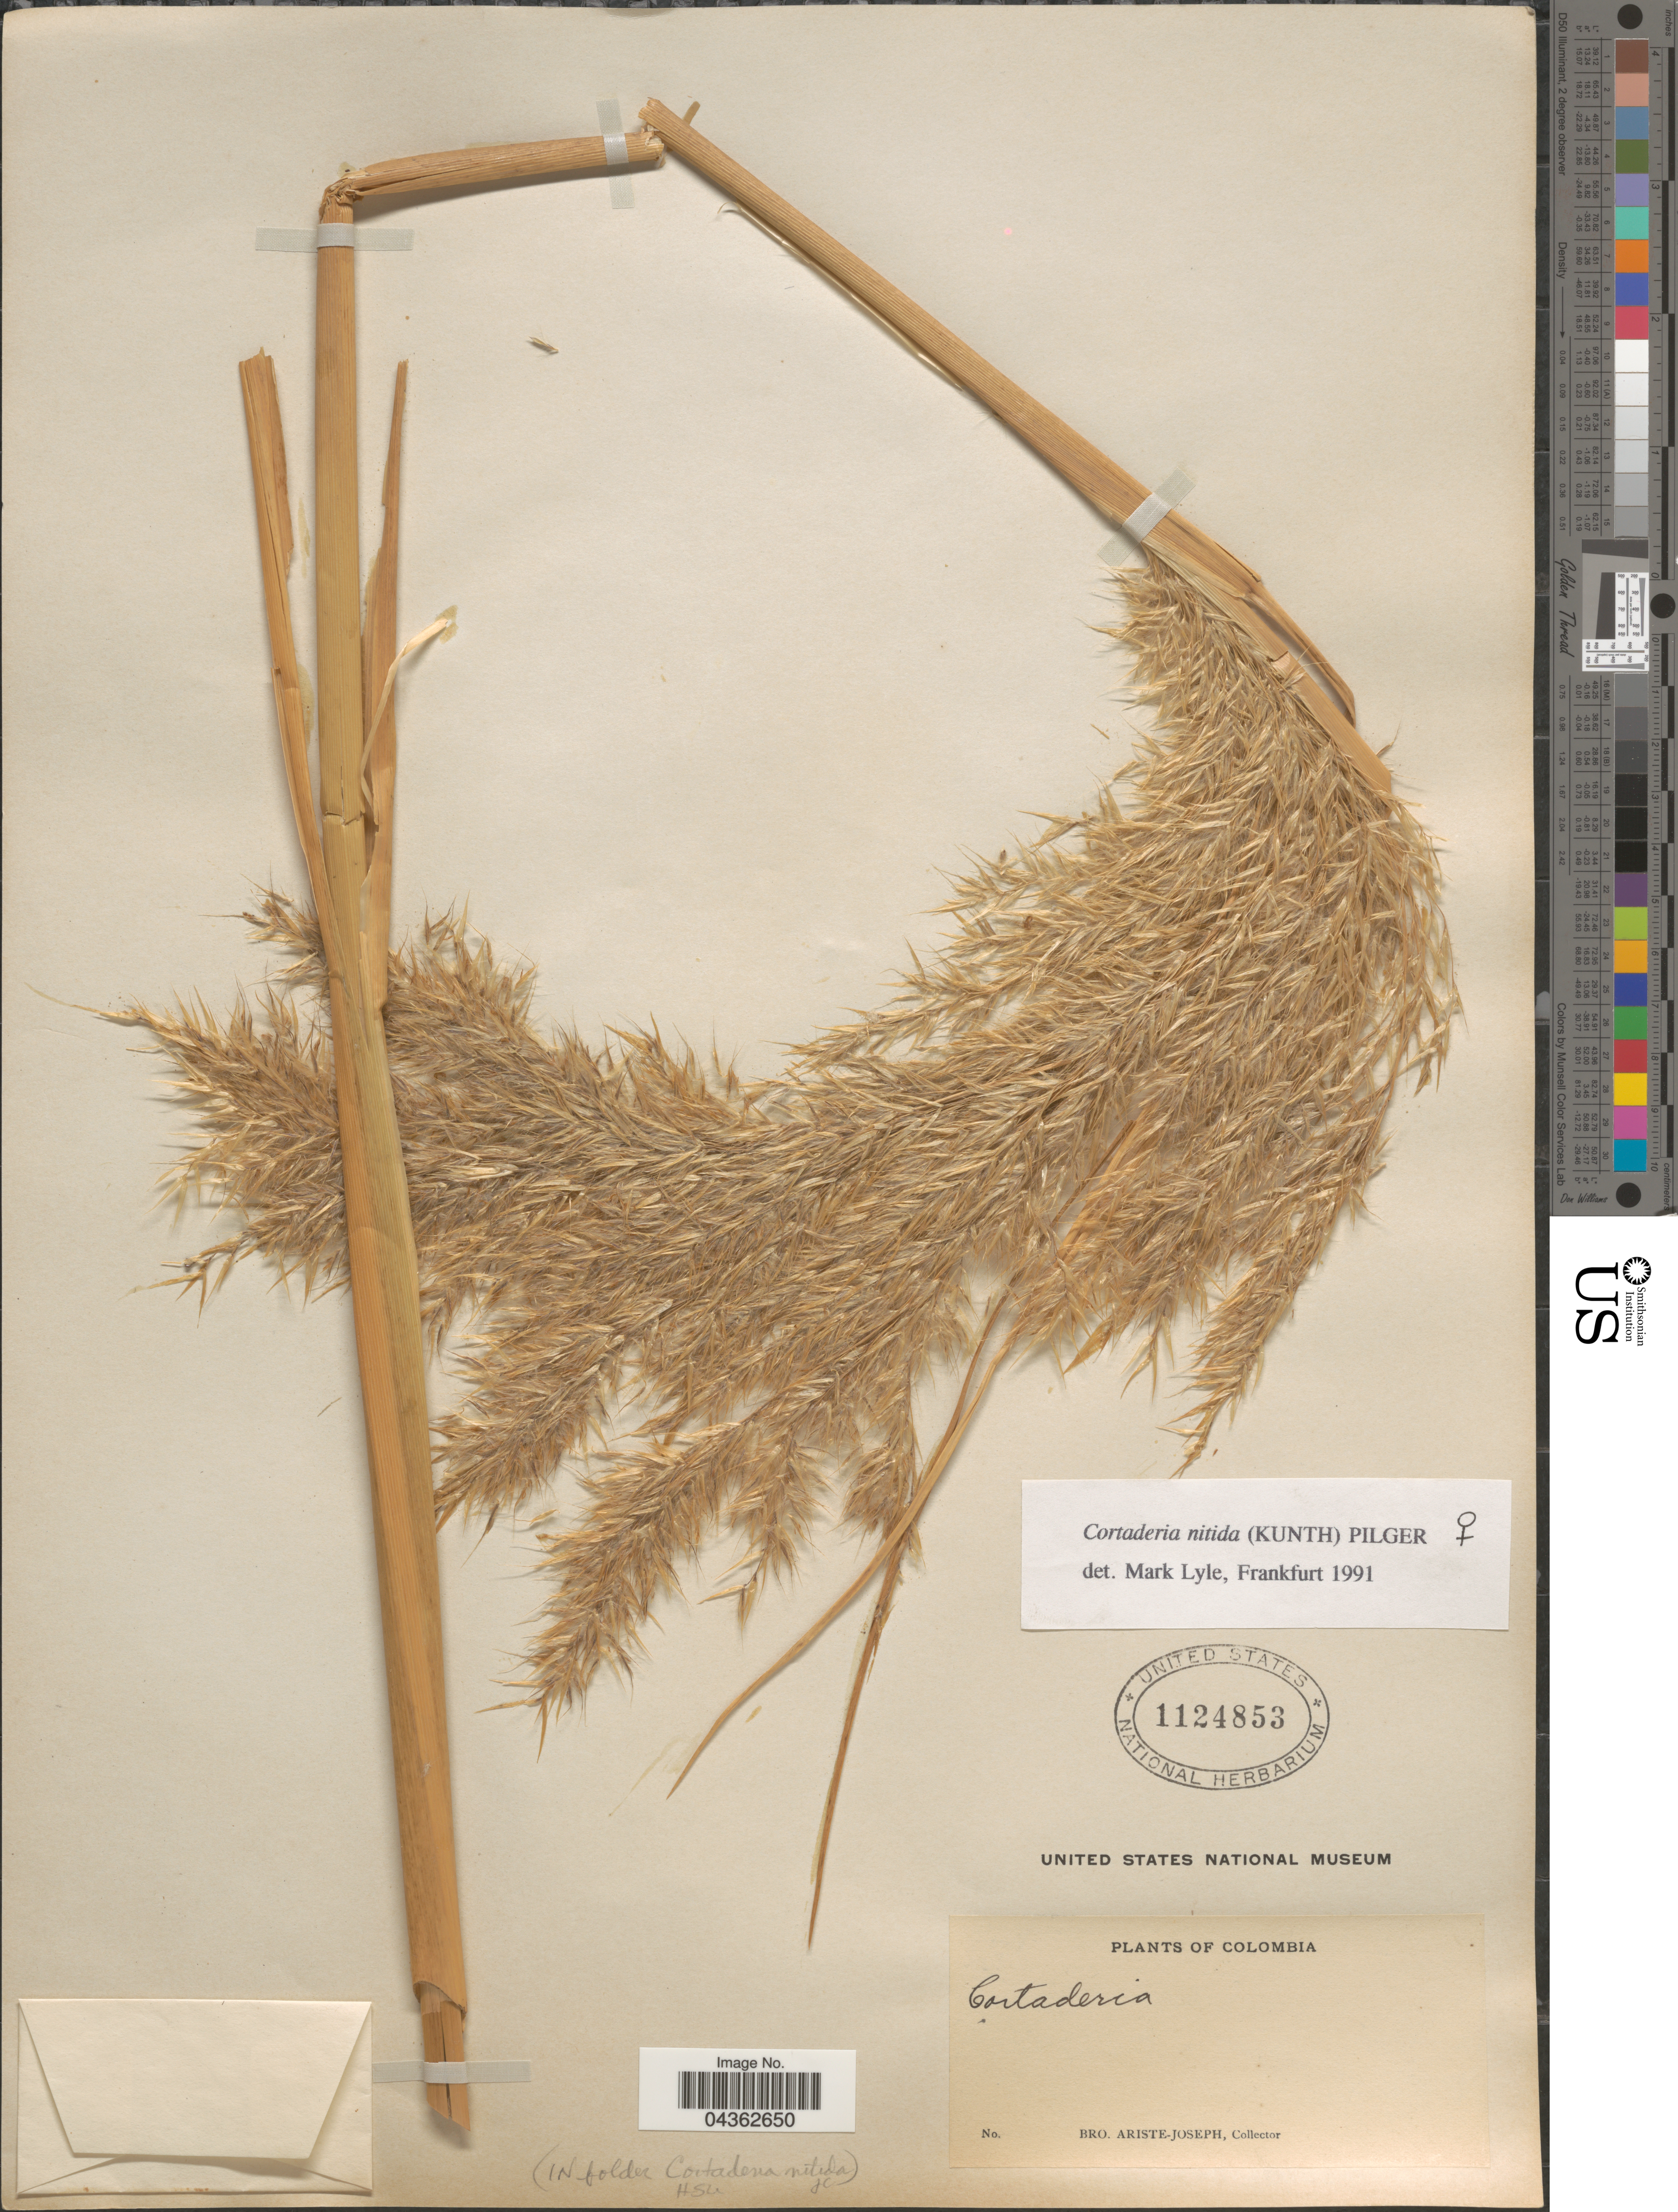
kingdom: Plantae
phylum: Tracheophyta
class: Liliopsida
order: Poales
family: Poaceae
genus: Cortaderia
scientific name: Cortaderia nitida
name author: (Kunth) Pilg.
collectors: Bro. Ariste-Joseph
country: Colombia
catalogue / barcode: US 1124853